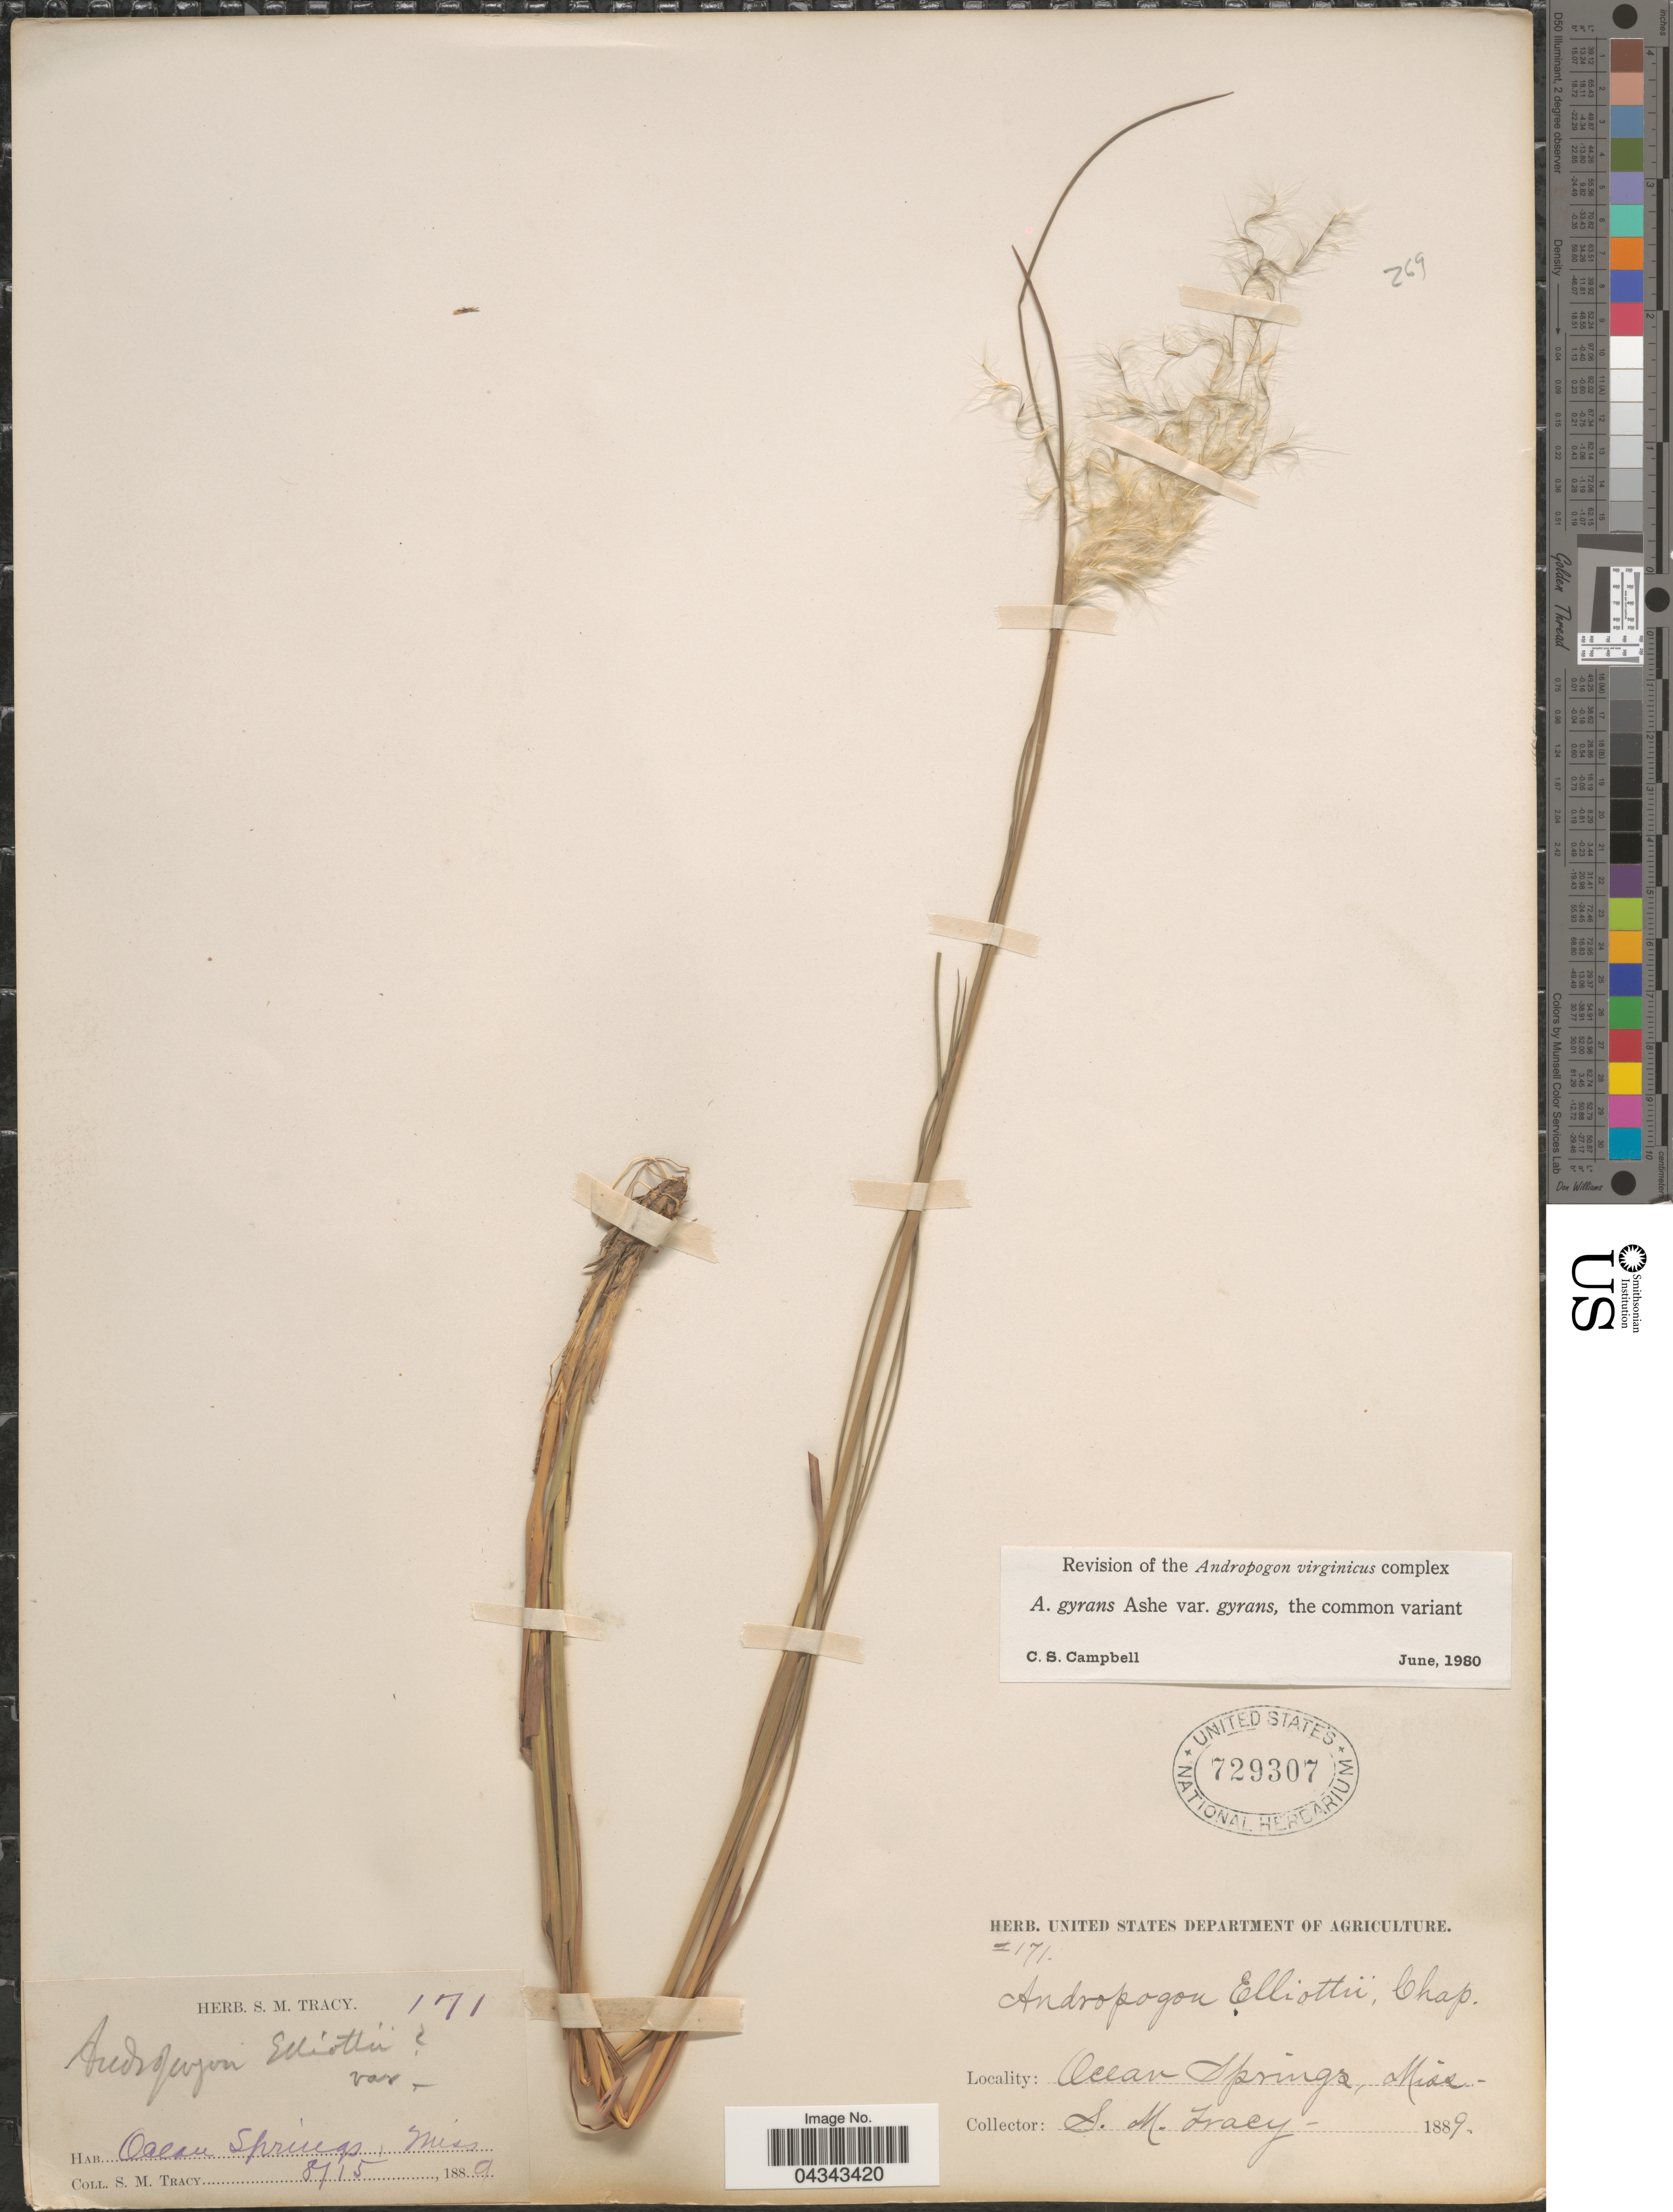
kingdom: Plantae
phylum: Tracheophyta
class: Liliopsida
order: Poales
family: Poaceae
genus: Andropogon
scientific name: Andropogon gyrans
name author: Ashe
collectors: S. M. Tracy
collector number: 171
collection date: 1889-08-15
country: United States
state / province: Mississippi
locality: Ocean Springs.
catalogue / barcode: US 729307